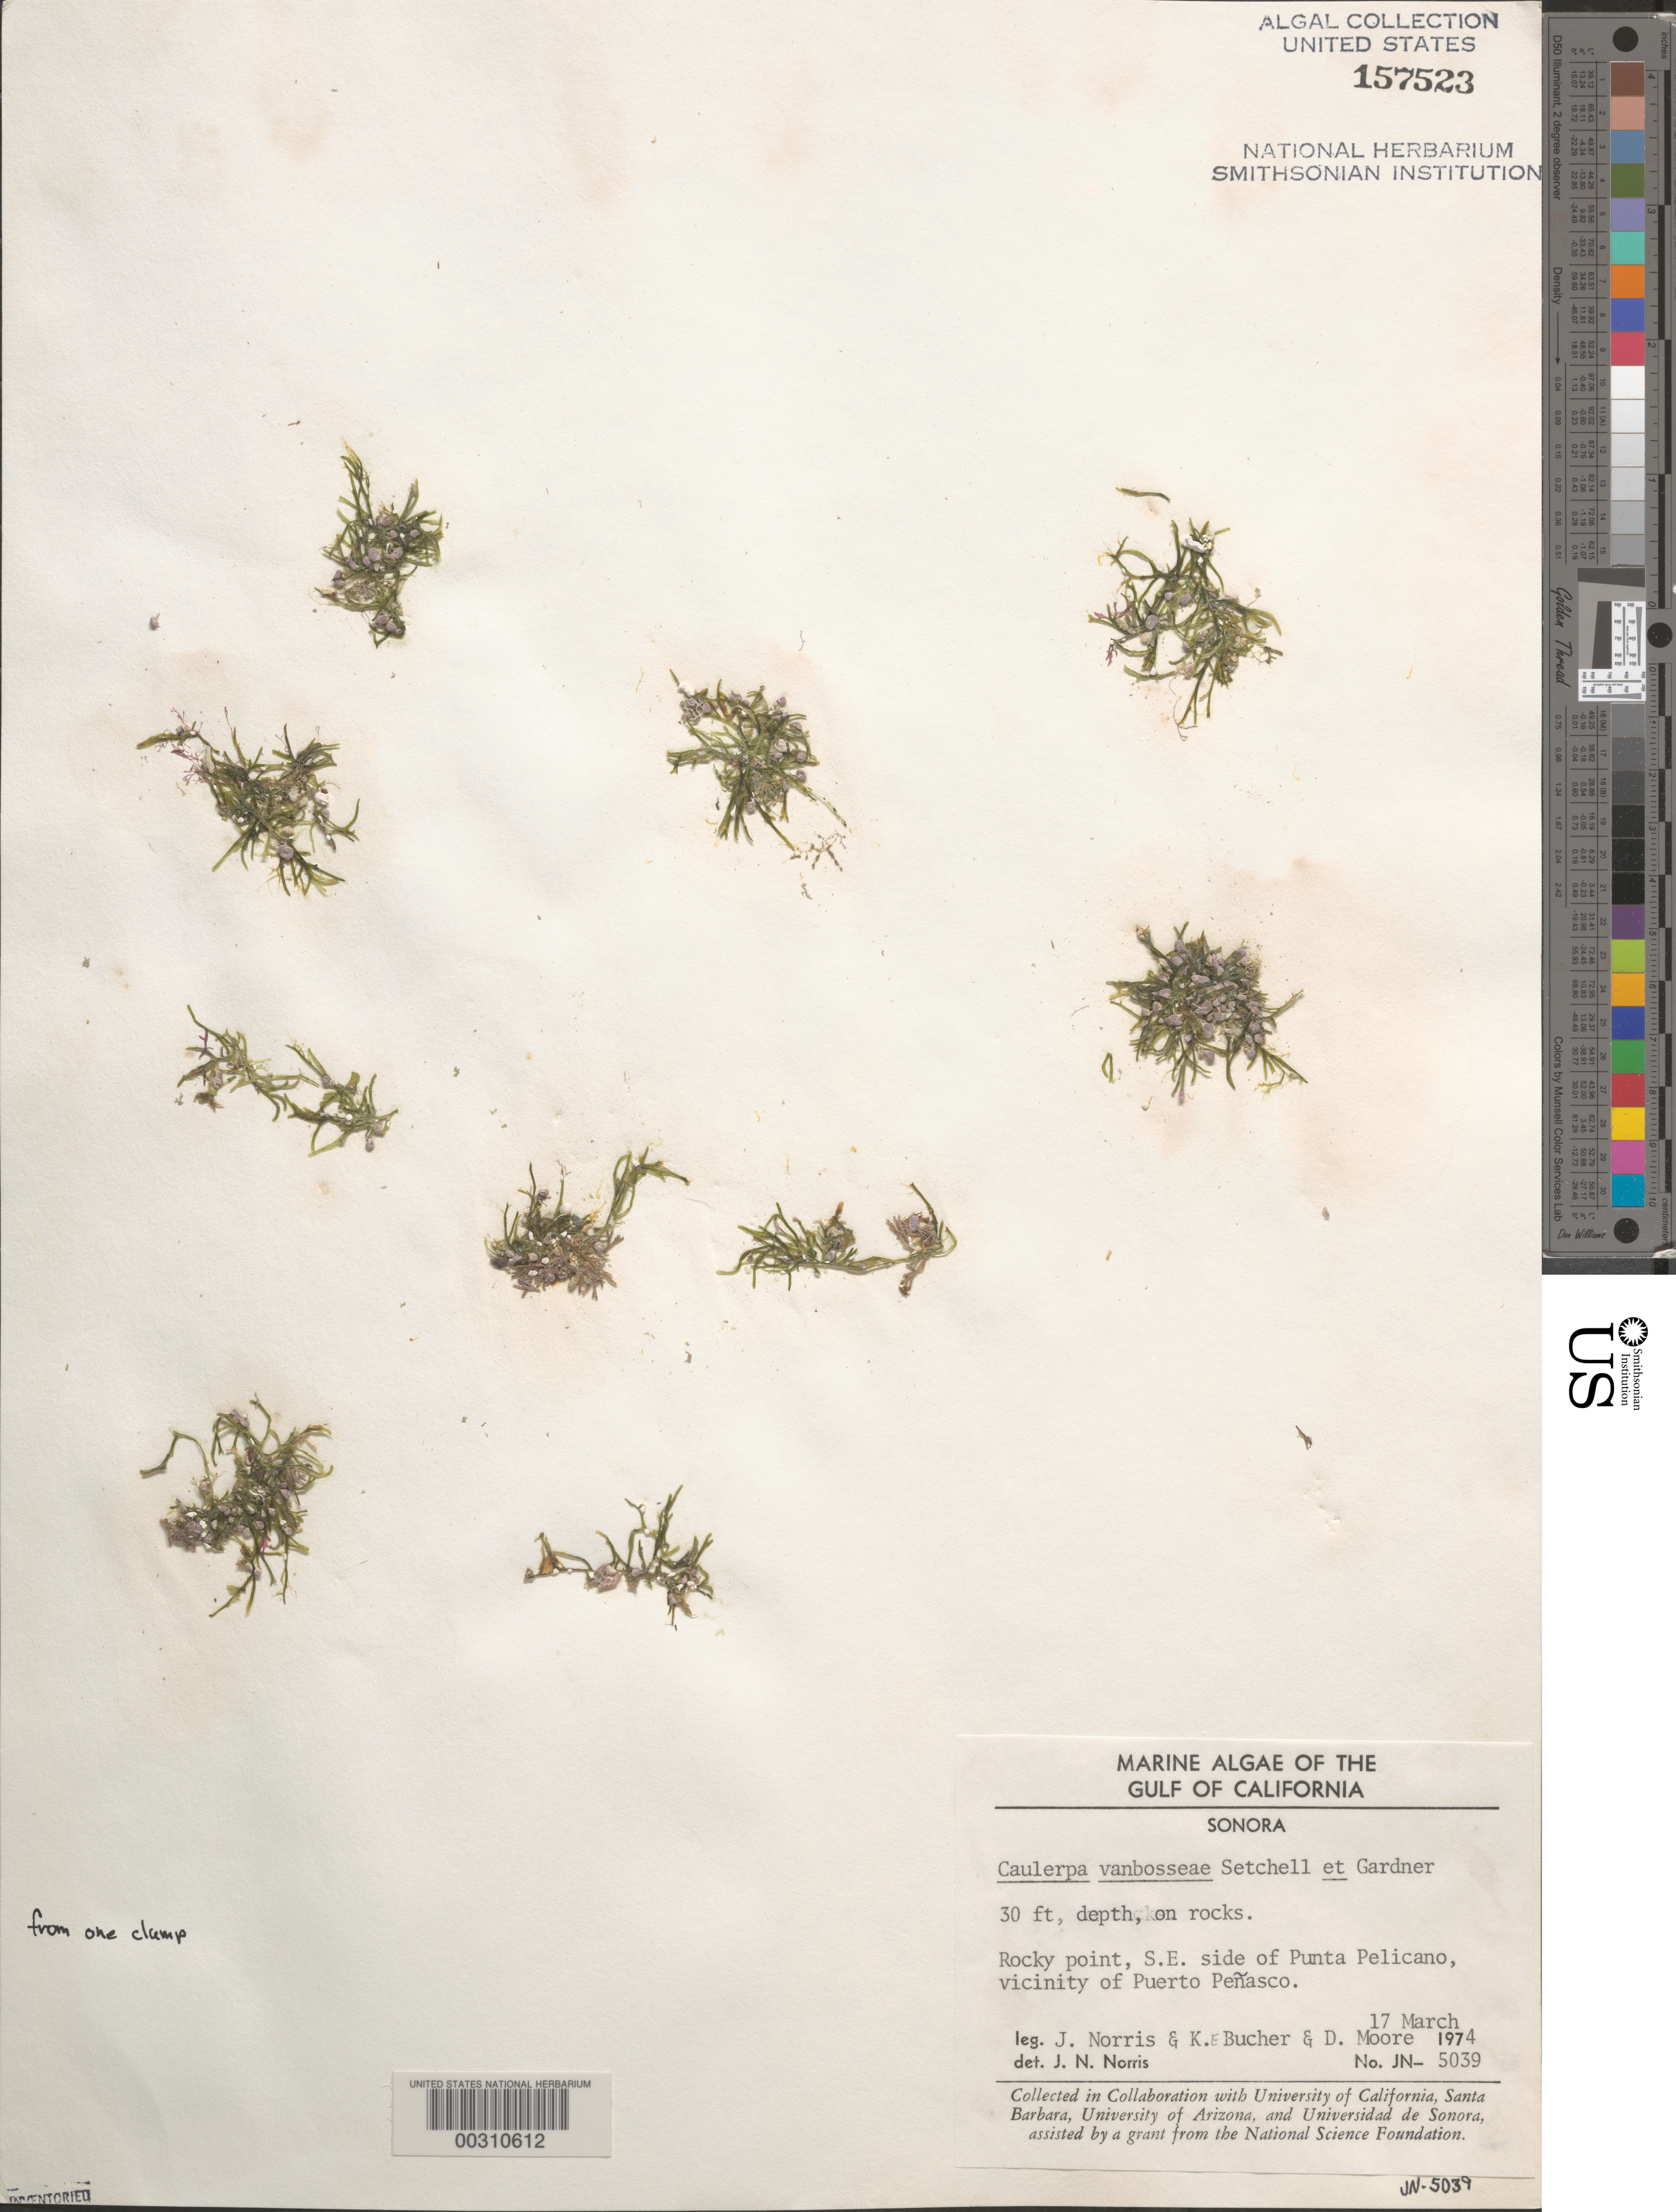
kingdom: Plantae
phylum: Chlorophyta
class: Ulvophyceae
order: Ulvales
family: Ulvaceae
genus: Ulva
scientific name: Ulva linza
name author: L.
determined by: Algae name updating Project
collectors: J. N. Norris, K. E. Bucher & D. Moore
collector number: JN-5039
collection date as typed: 17 Mar 1974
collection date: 1974-03-17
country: Mexico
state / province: Sonora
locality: Punta Pelicano, Puerto Penasco area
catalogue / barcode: US 157523